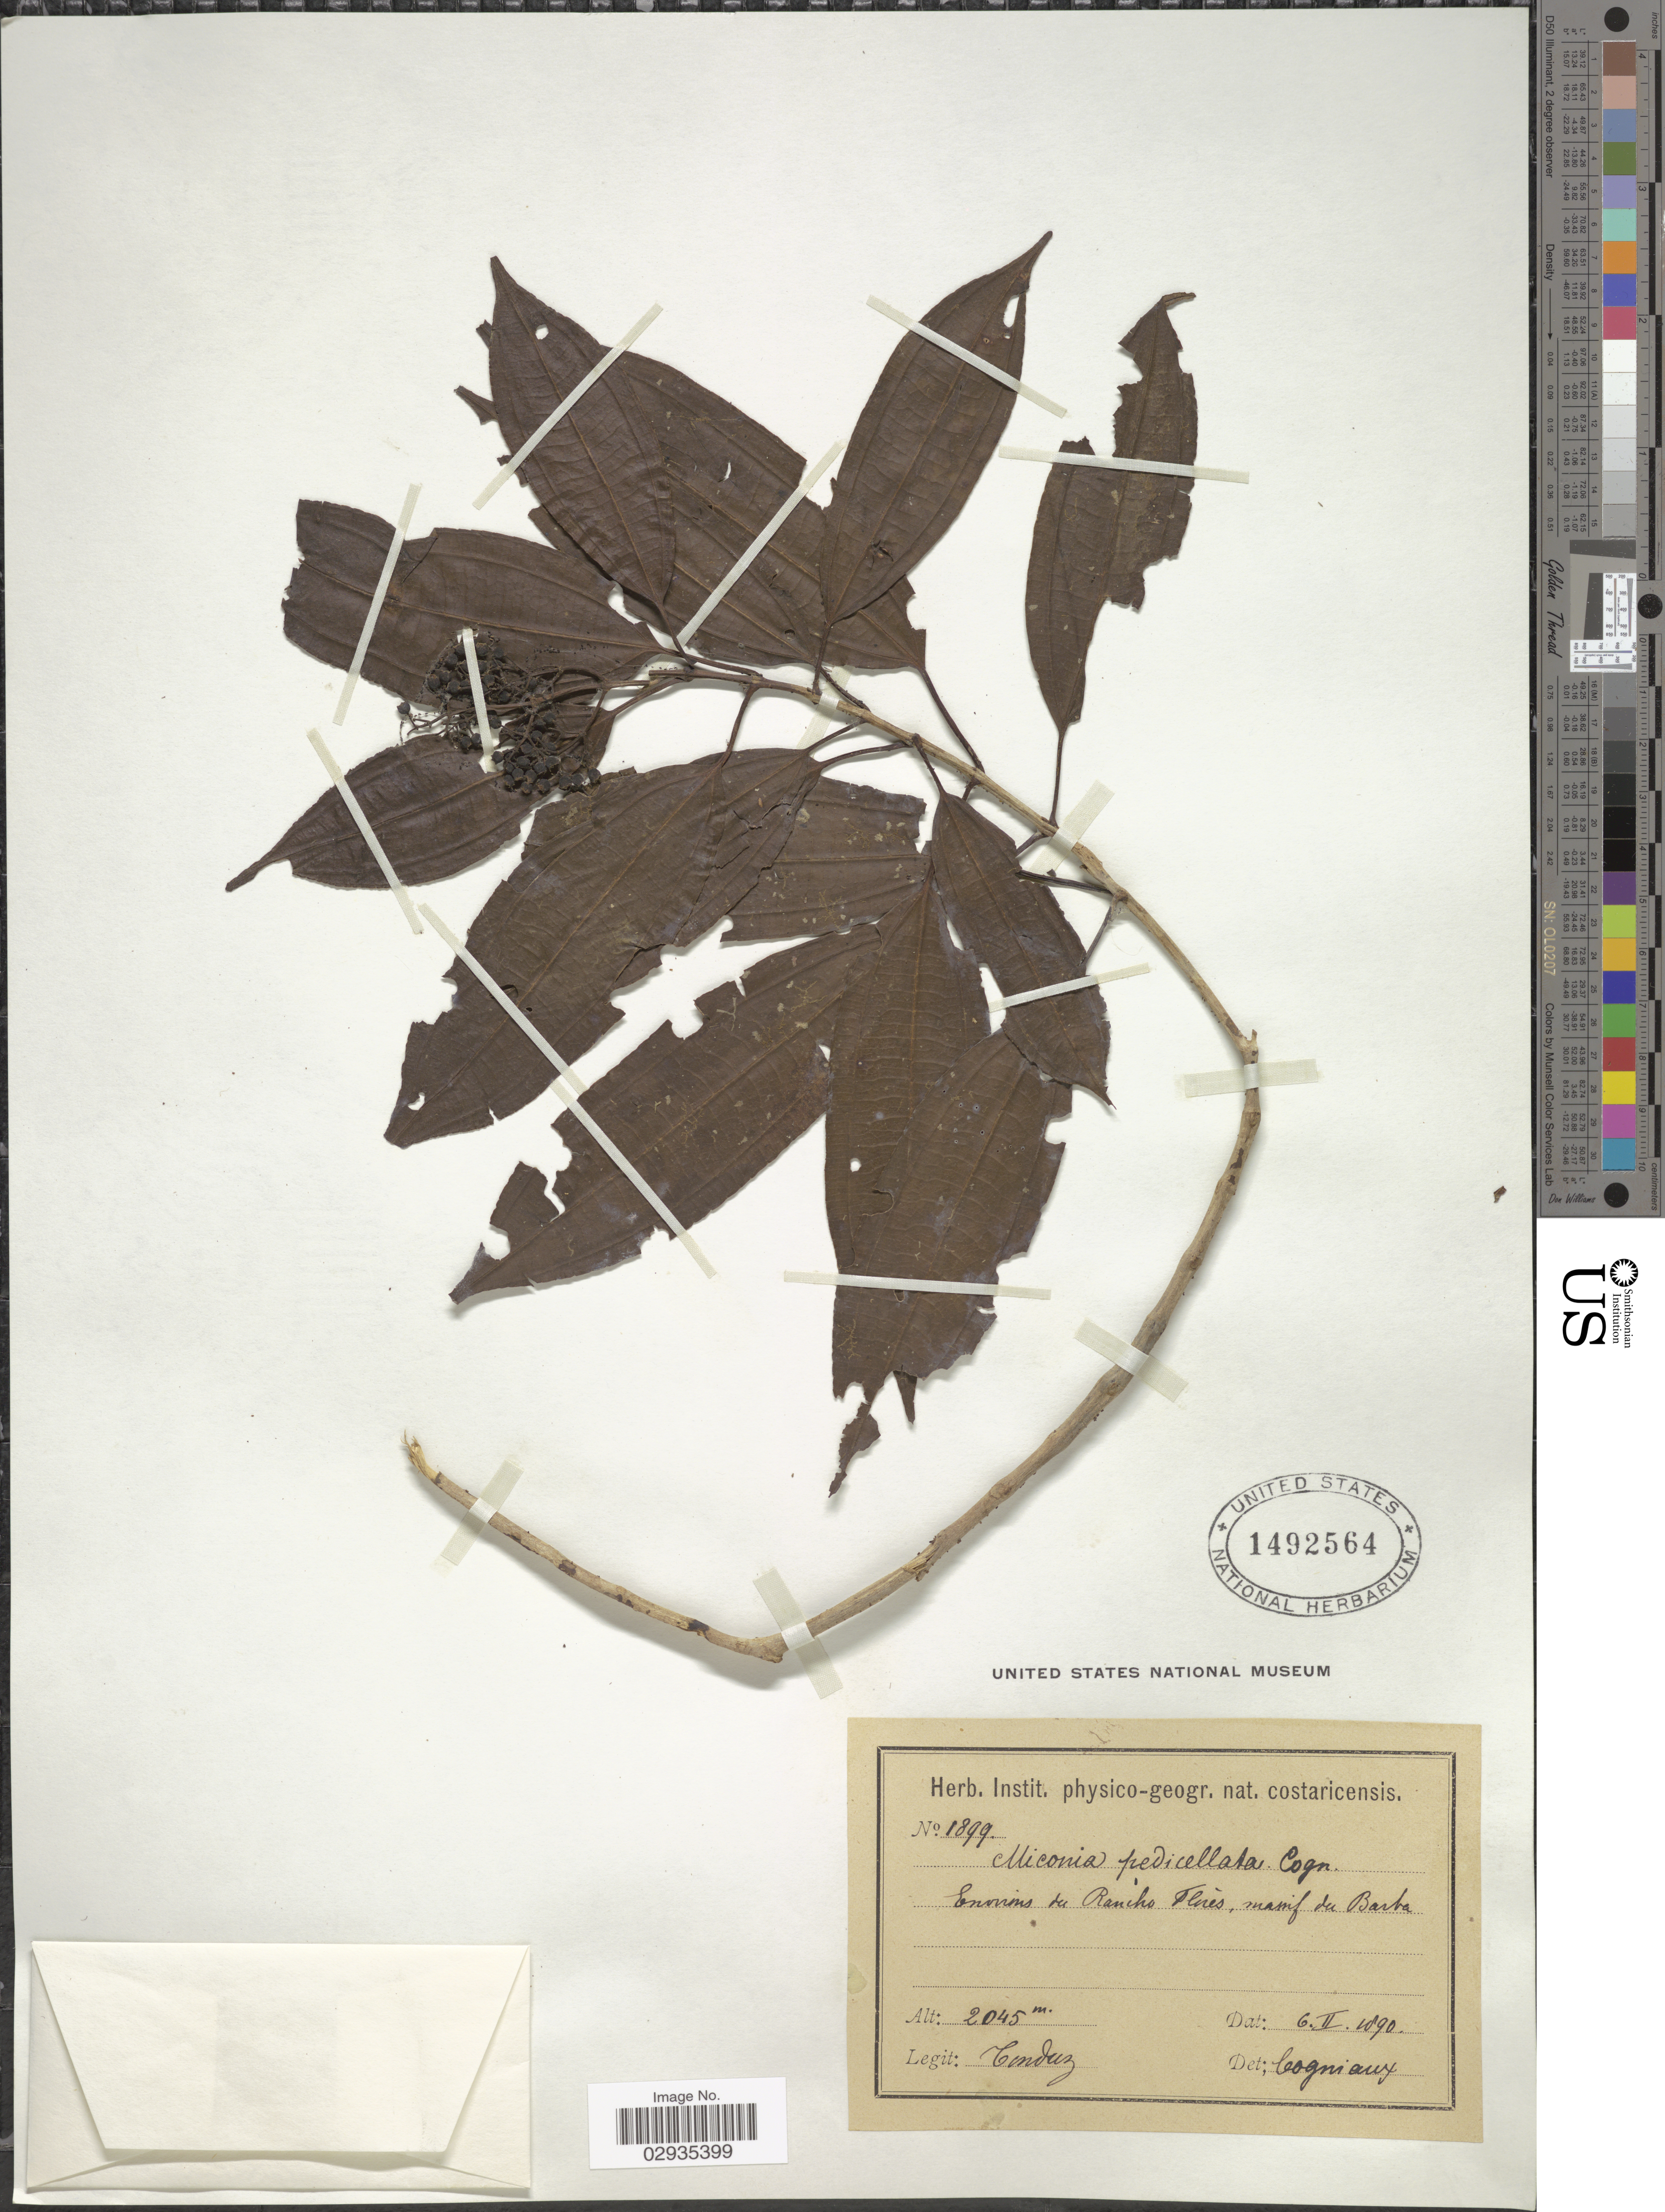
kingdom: Plantae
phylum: Tracheophyta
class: Magnoliopsida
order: Myrtales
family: Melastomataceae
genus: Miconia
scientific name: Miconia pedicellata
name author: Cogn.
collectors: Tonduz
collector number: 1899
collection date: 1890-02-06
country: Costa Rica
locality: Environs du Rancho Ilnés, massif du Barba.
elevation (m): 2045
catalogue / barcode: US 1492564